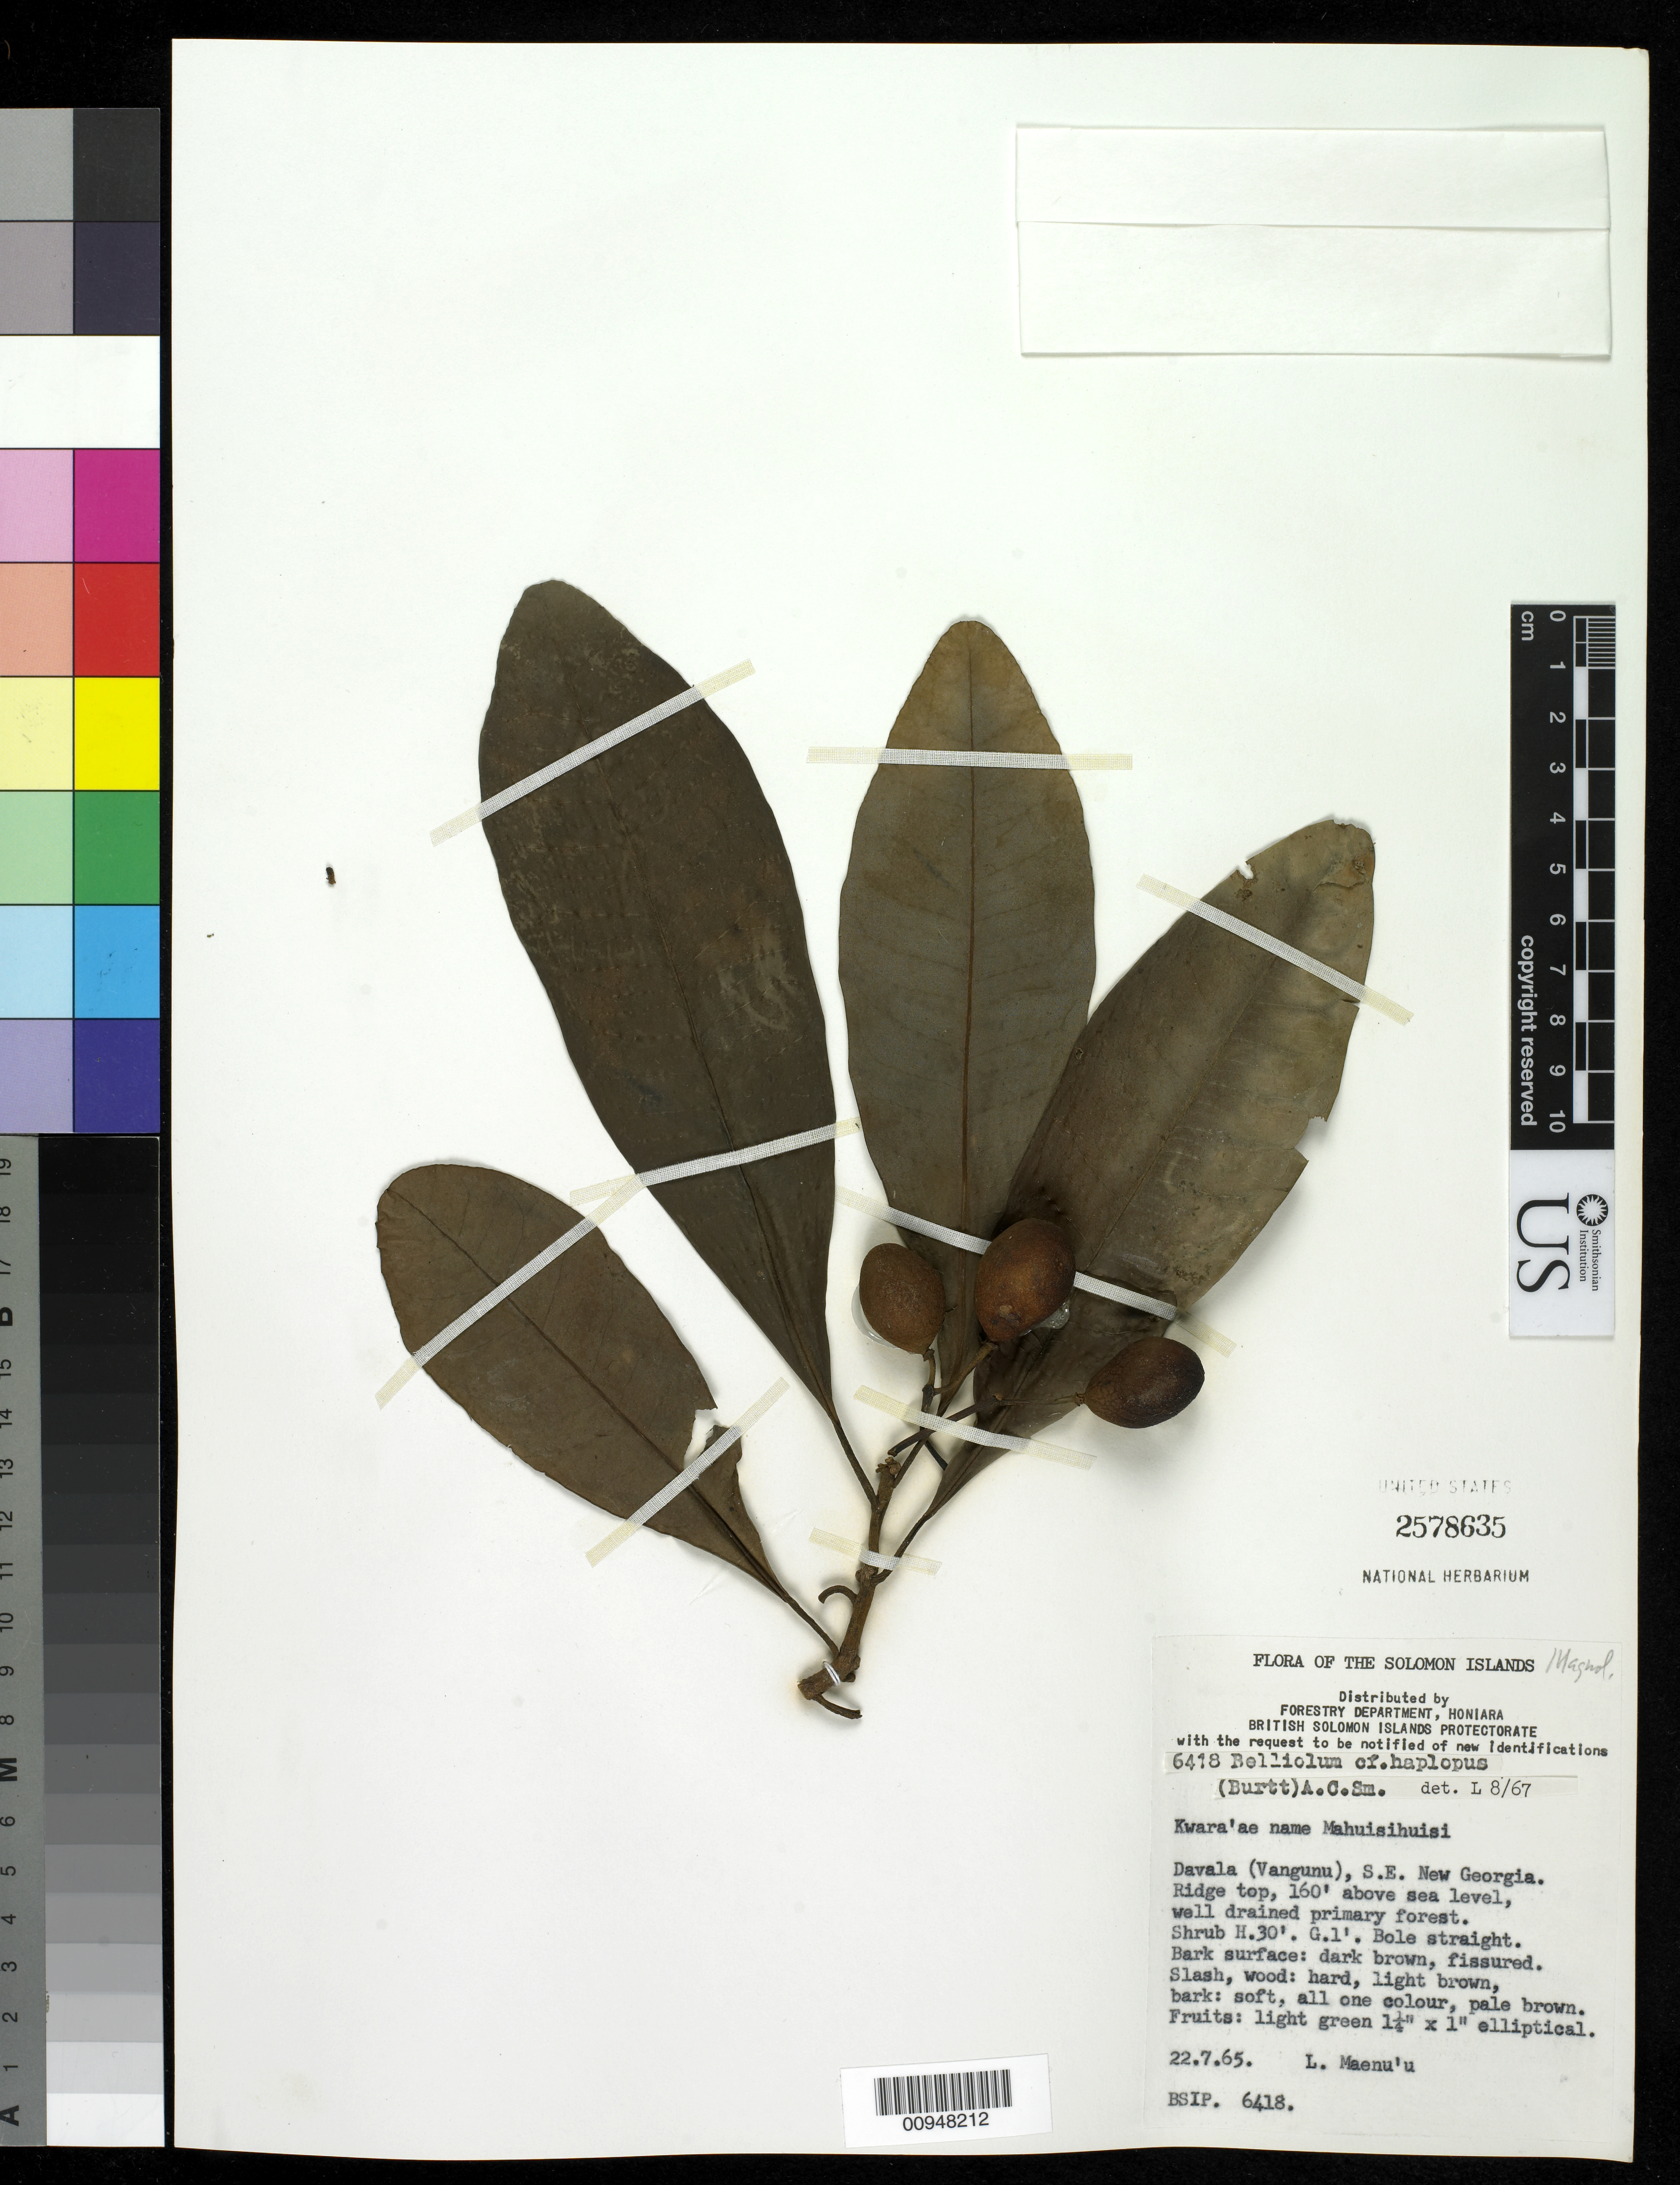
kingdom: Plantae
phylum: Tracheophyta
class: Magnoliopsida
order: Canellales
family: Winteraceae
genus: Belliolum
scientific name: Belliolum haplopus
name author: (B.L. Burtt) A.C. Sm.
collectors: L. Maenu'u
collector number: BSIP 6418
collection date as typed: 22 Jul 1965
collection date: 1965-07-22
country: Solomon Islands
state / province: Western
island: Vangunu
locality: Davala (Vangunu), SE New Georgia.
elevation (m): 49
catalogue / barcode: US 2578635